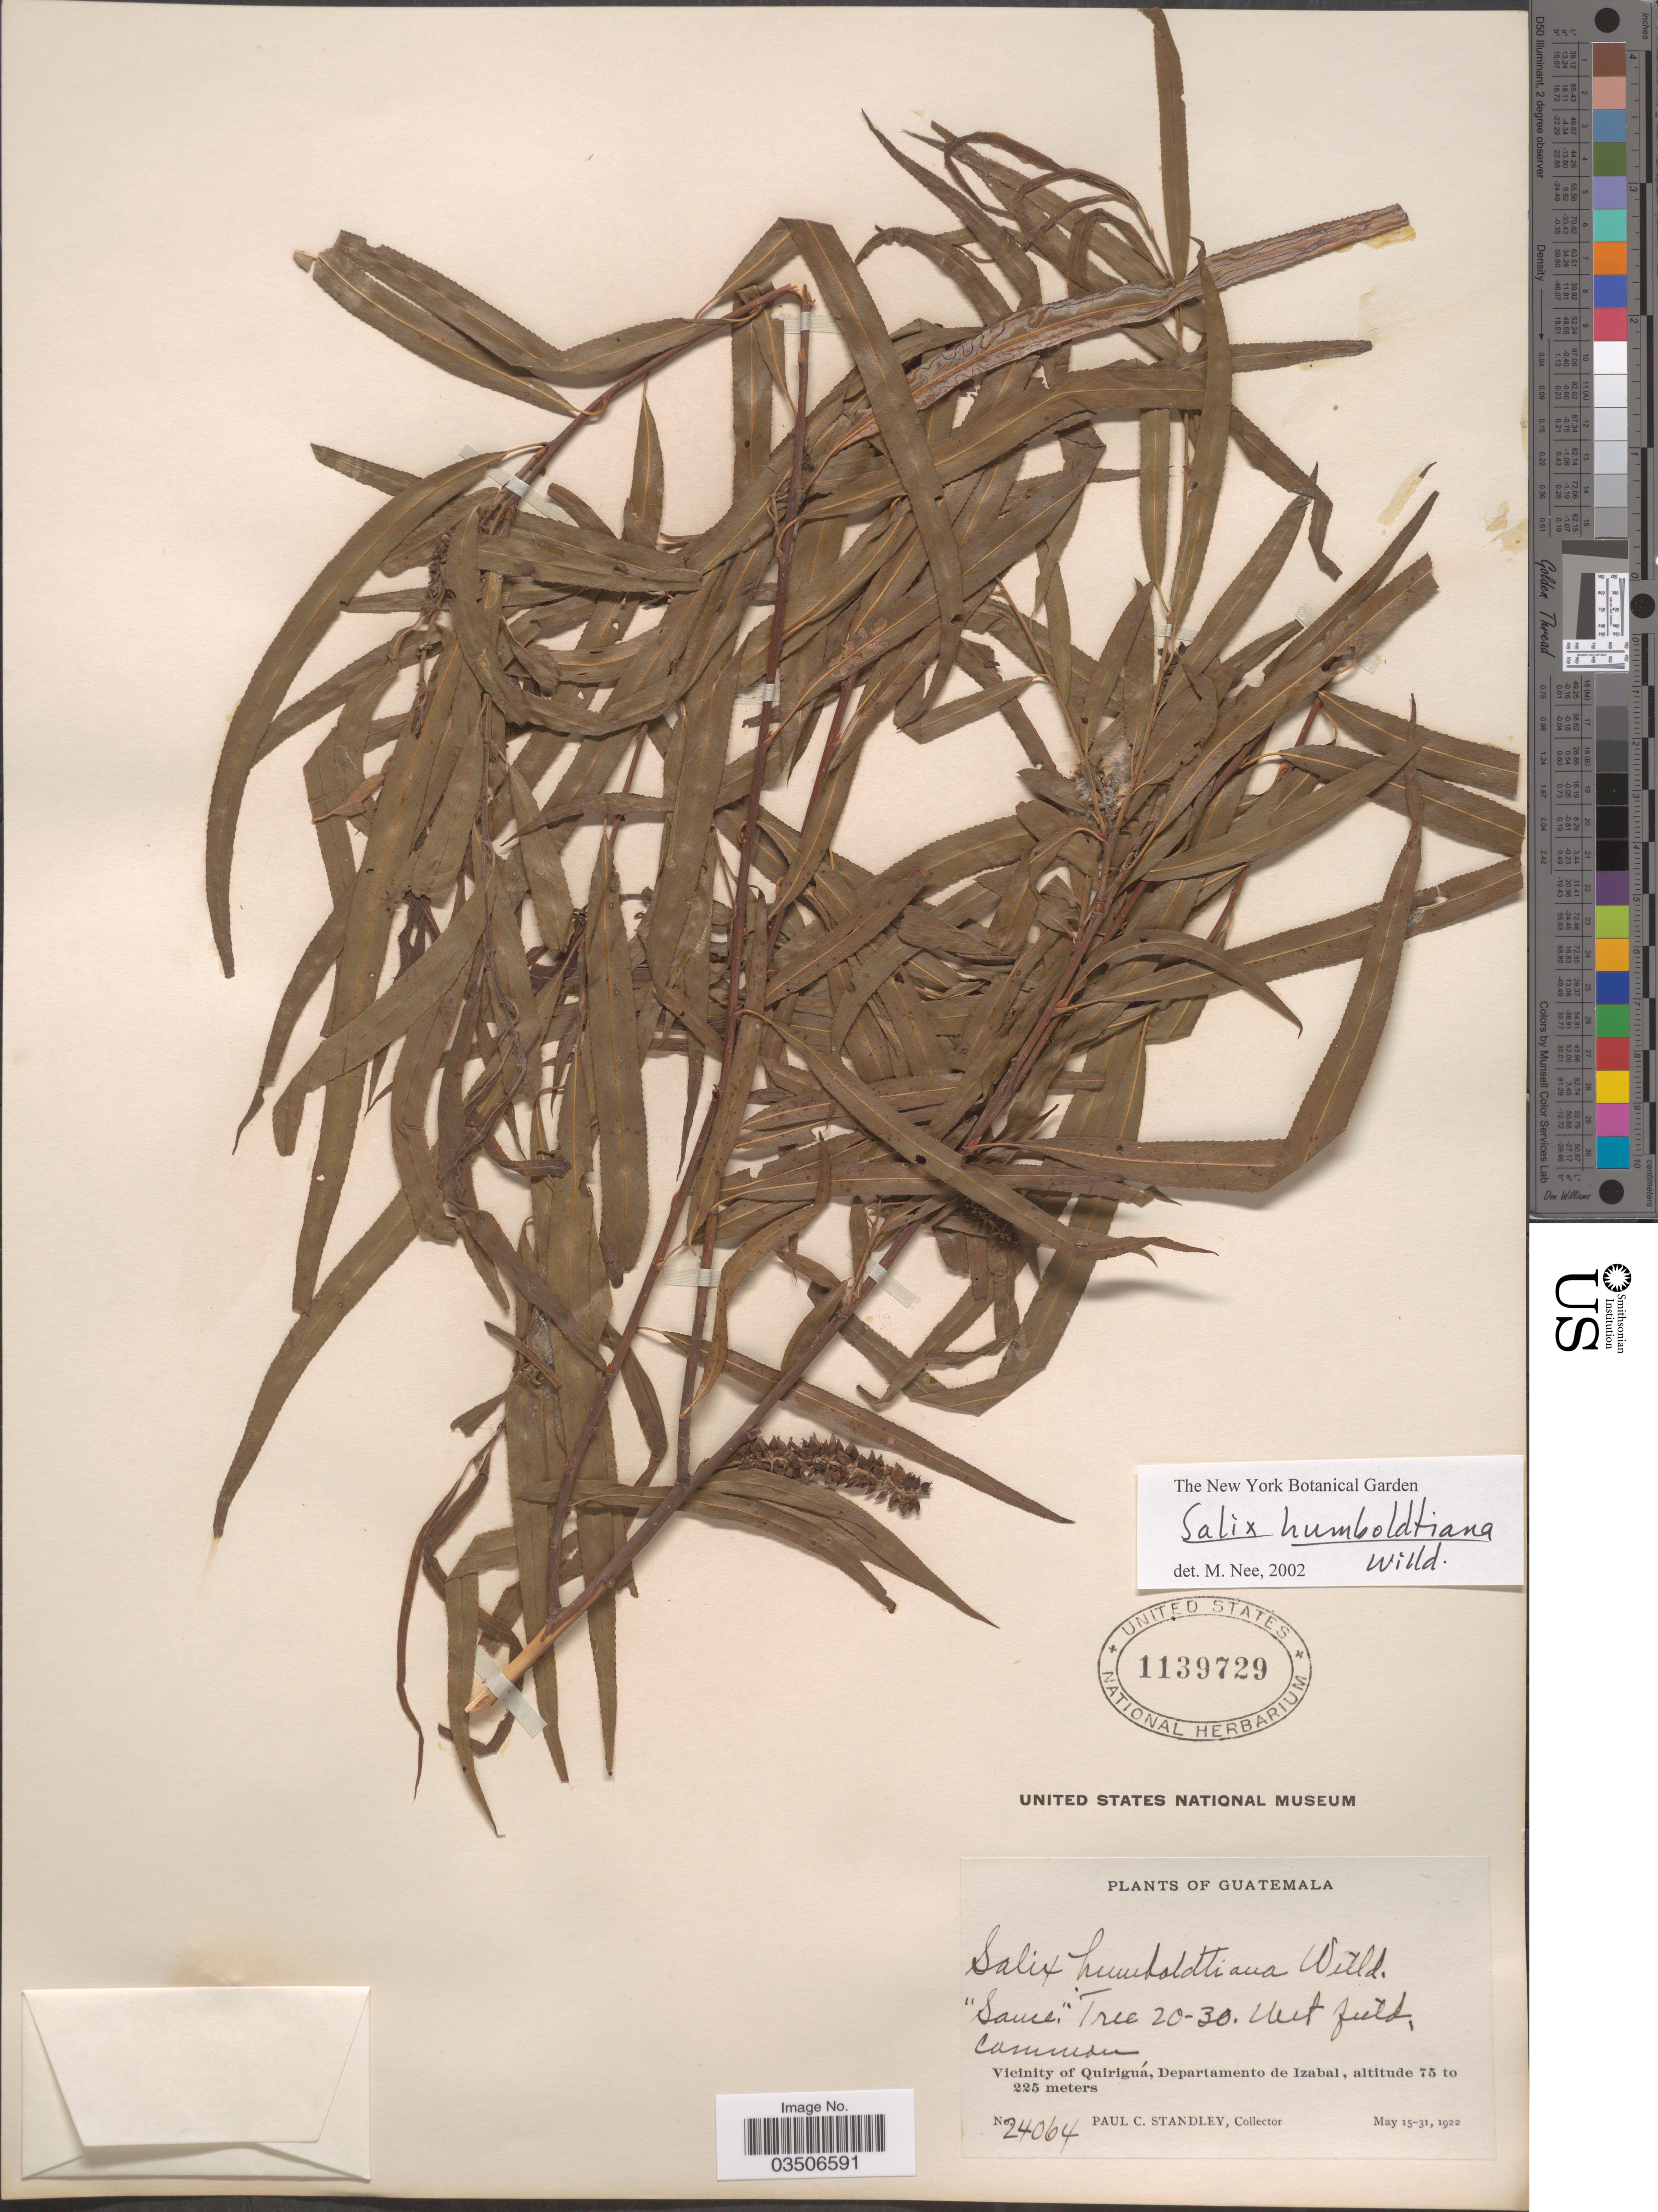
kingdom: Plantae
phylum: Tracheophyta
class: Magnoliopsida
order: Malpighiales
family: Salicaceae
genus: Salix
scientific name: Salix humboldtiana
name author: Willd.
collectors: P. C. Standley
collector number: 24064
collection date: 1922-05-15/1922-05-31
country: Guatemala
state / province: Izabal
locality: Vicinity of Quirigúa, Departamento de Izabal.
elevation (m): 75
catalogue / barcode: US 1139729